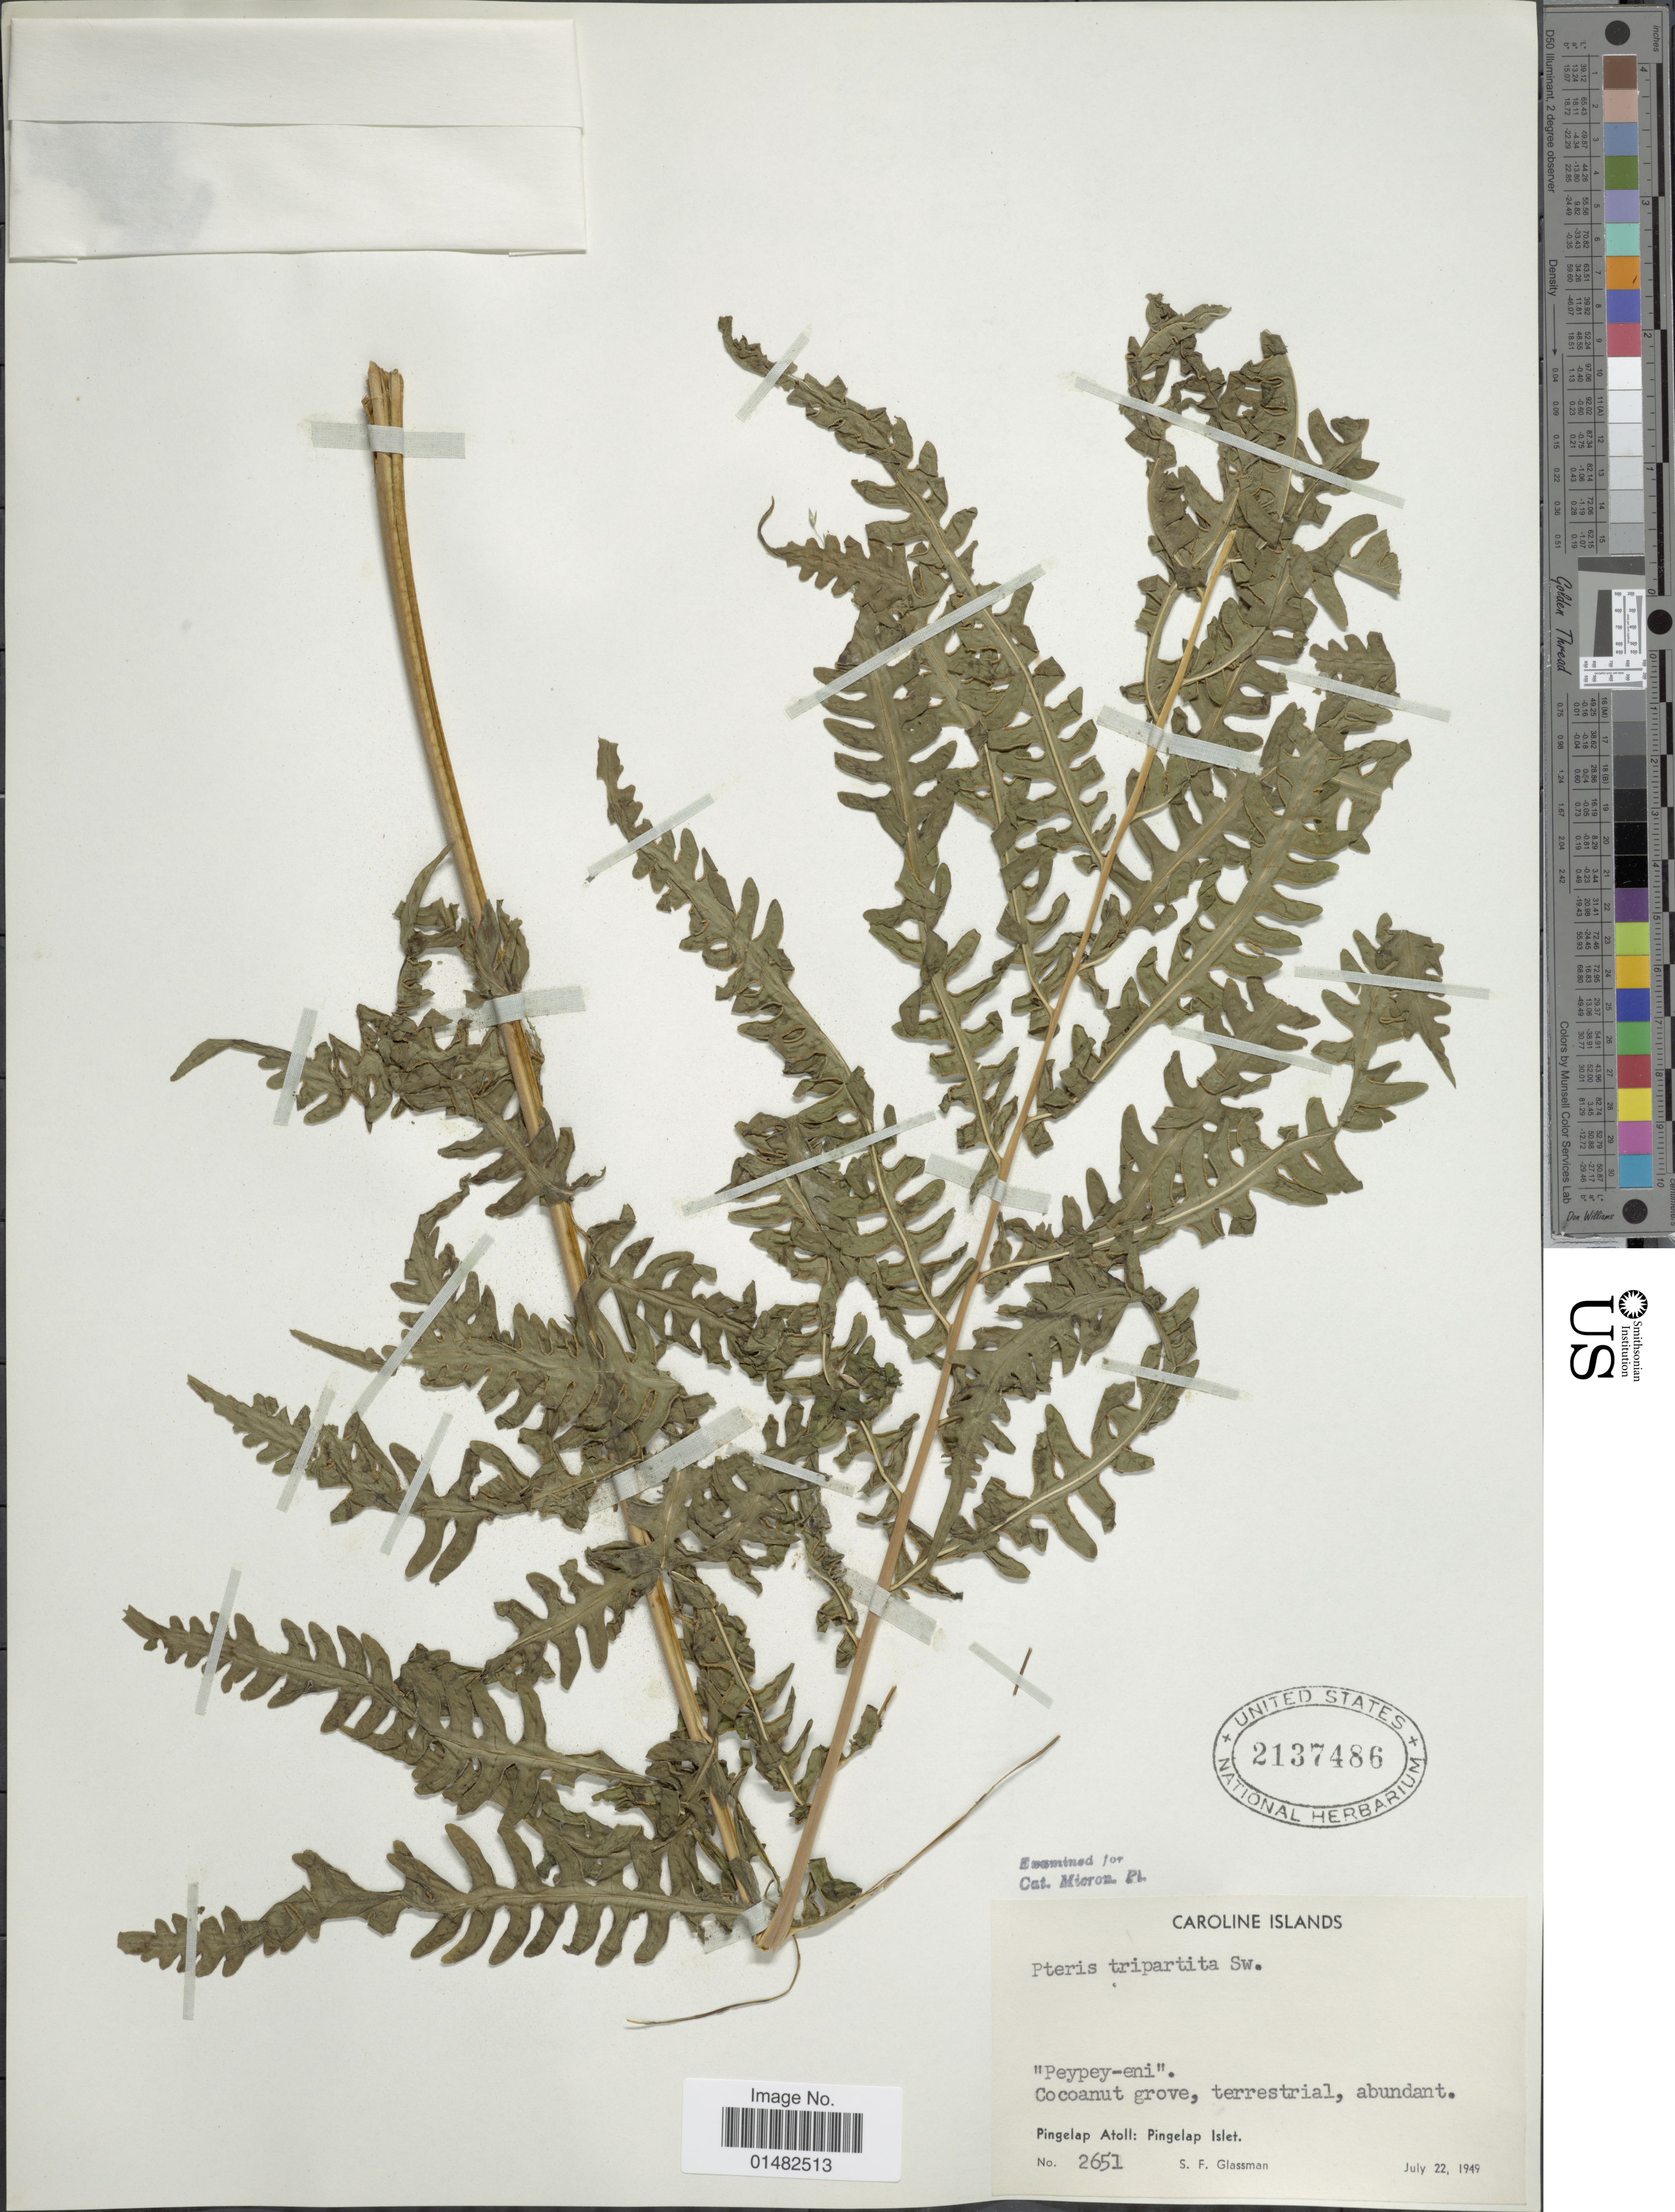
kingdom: Plantae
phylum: Tracheophyta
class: Polypodiopsida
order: Polypodiales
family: Pteridaceae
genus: Pteris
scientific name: Pteris tripartita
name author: Sw.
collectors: S. F. Glassman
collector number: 2651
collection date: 1949-07-22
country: Micronesia, Federated States of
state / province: Pohnpei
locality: Peypey-eni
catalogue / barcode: US 2137486